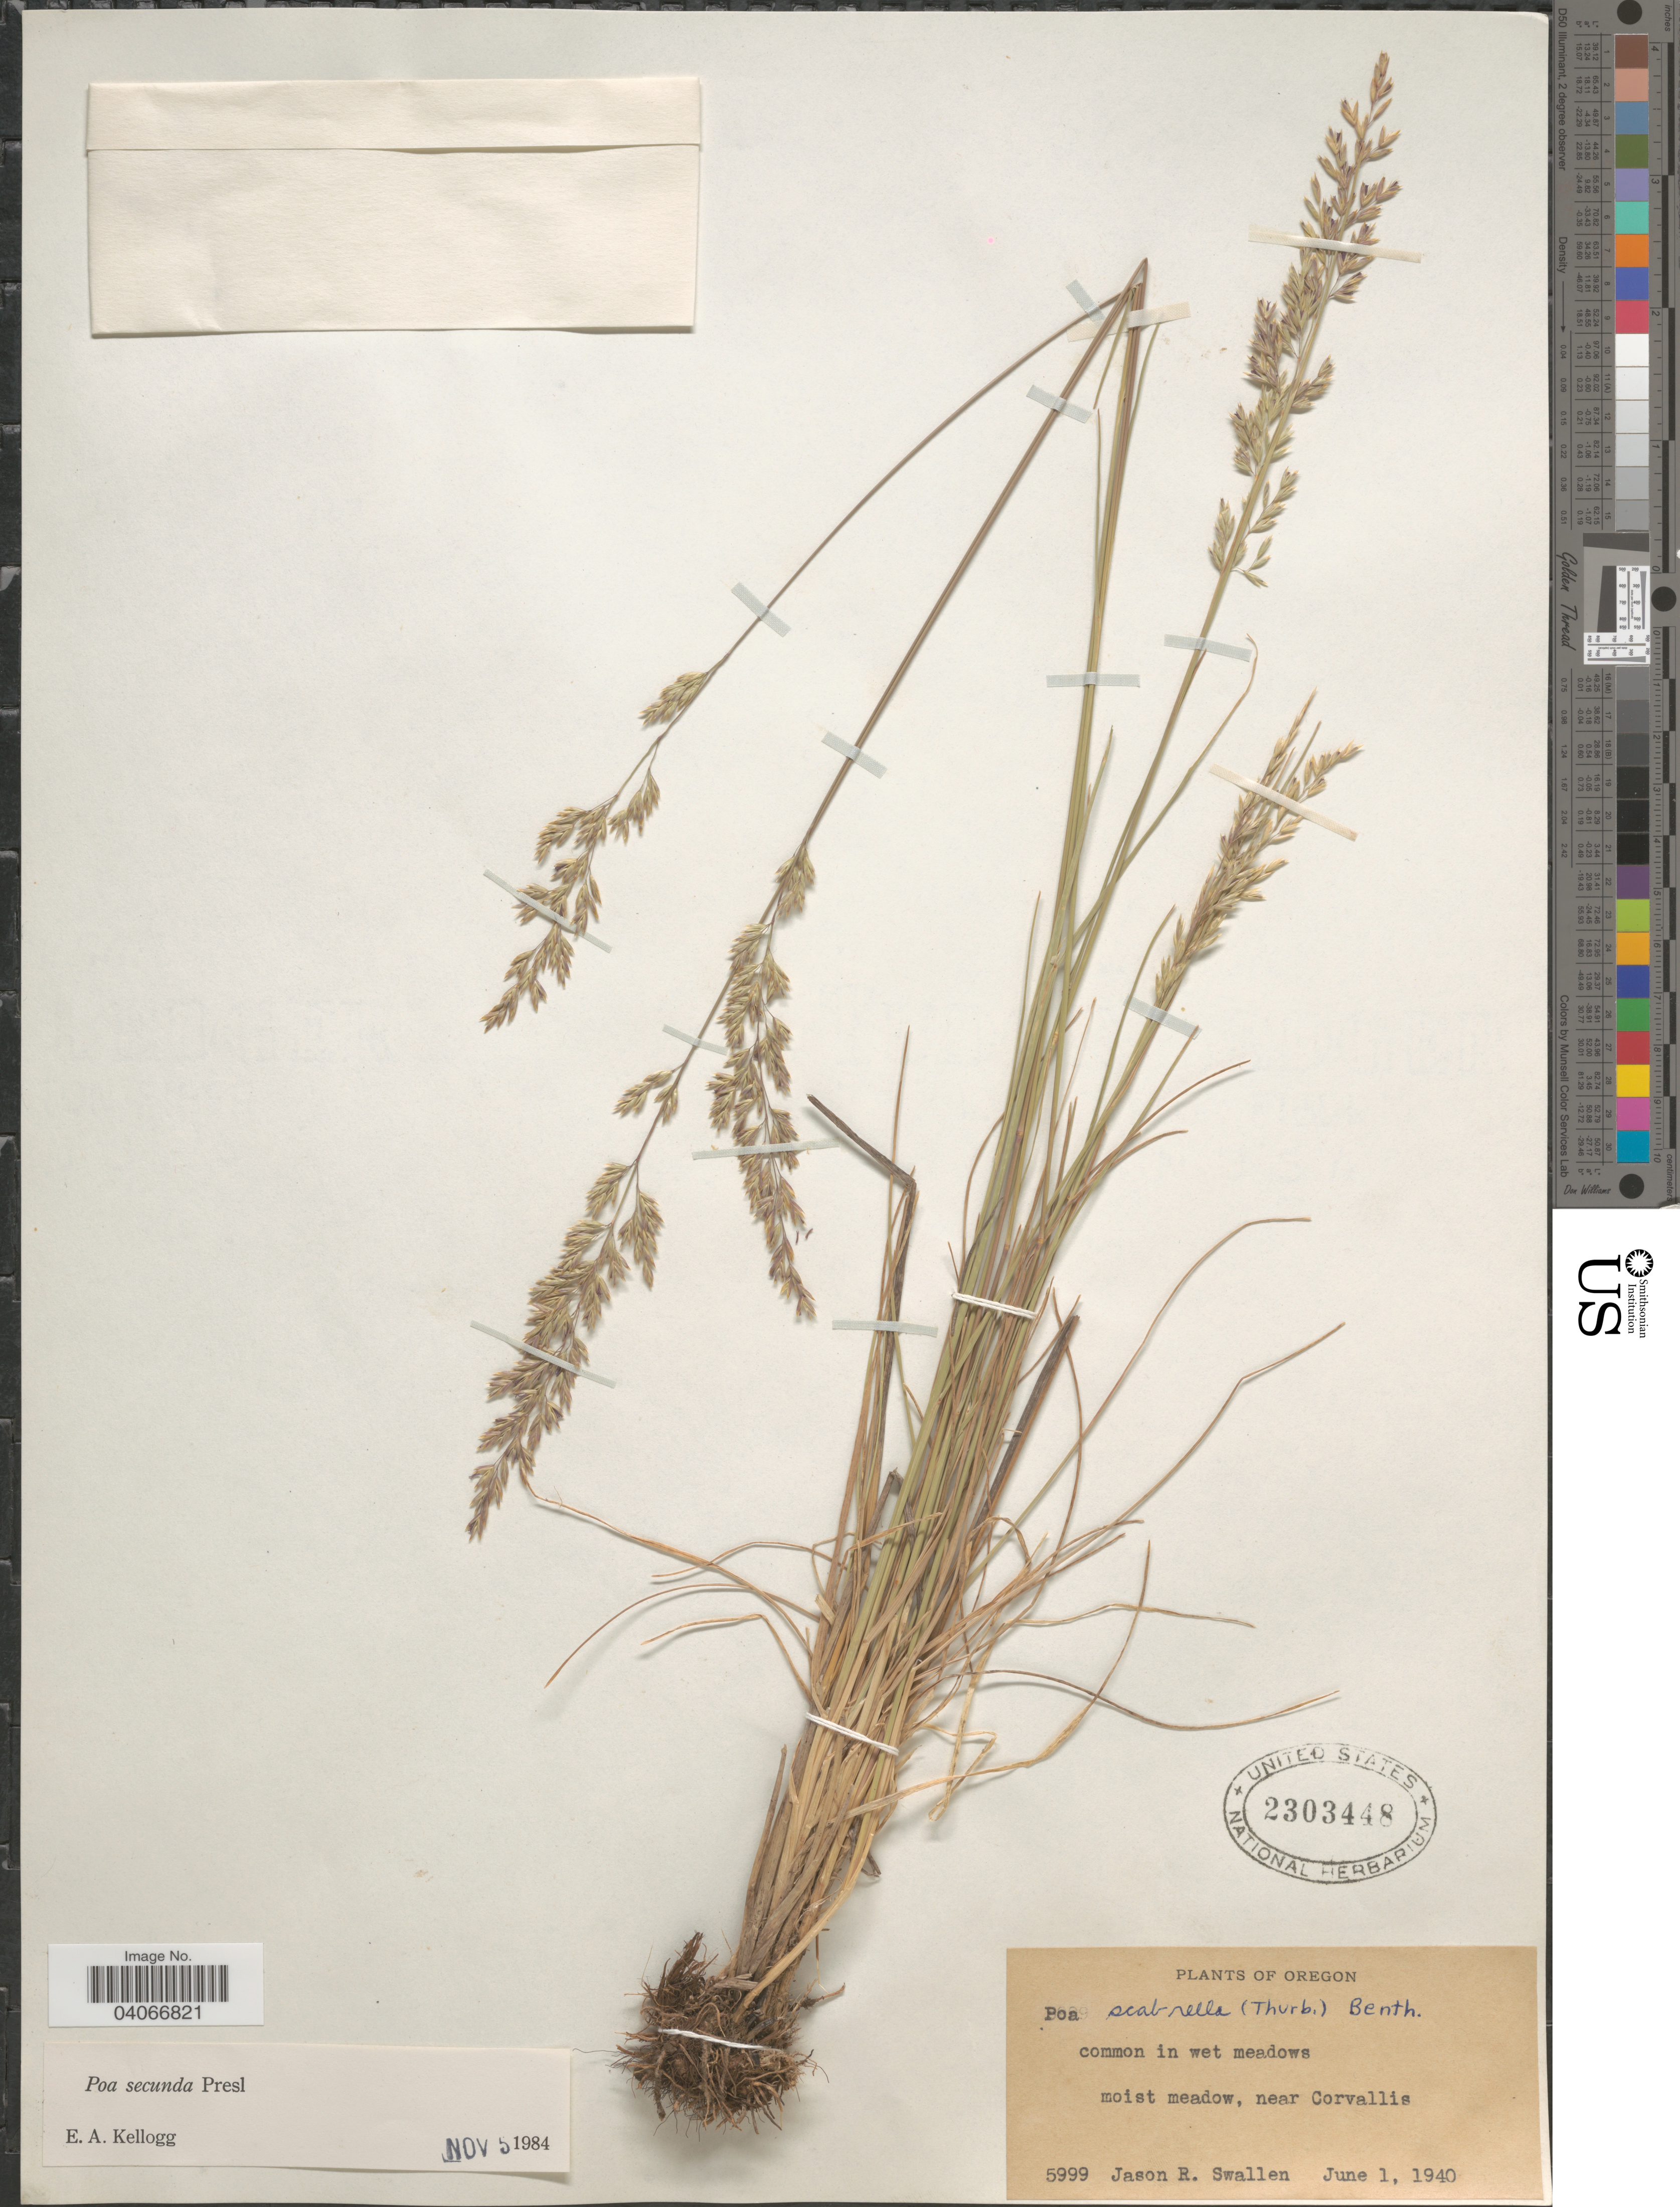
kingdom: Plantae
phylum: Tracheophyta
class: Liliopsida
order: Poales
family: Poaceae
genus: Poa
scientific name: Poa secunda subsp. secunda var. scabrella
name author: (Thurb.) Soreng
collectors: J. R. Swallen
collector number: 5999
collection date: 1940-06-01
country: United States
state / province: Oregon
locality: Moist meadow, near Corvallis.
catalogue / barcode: US 2303448